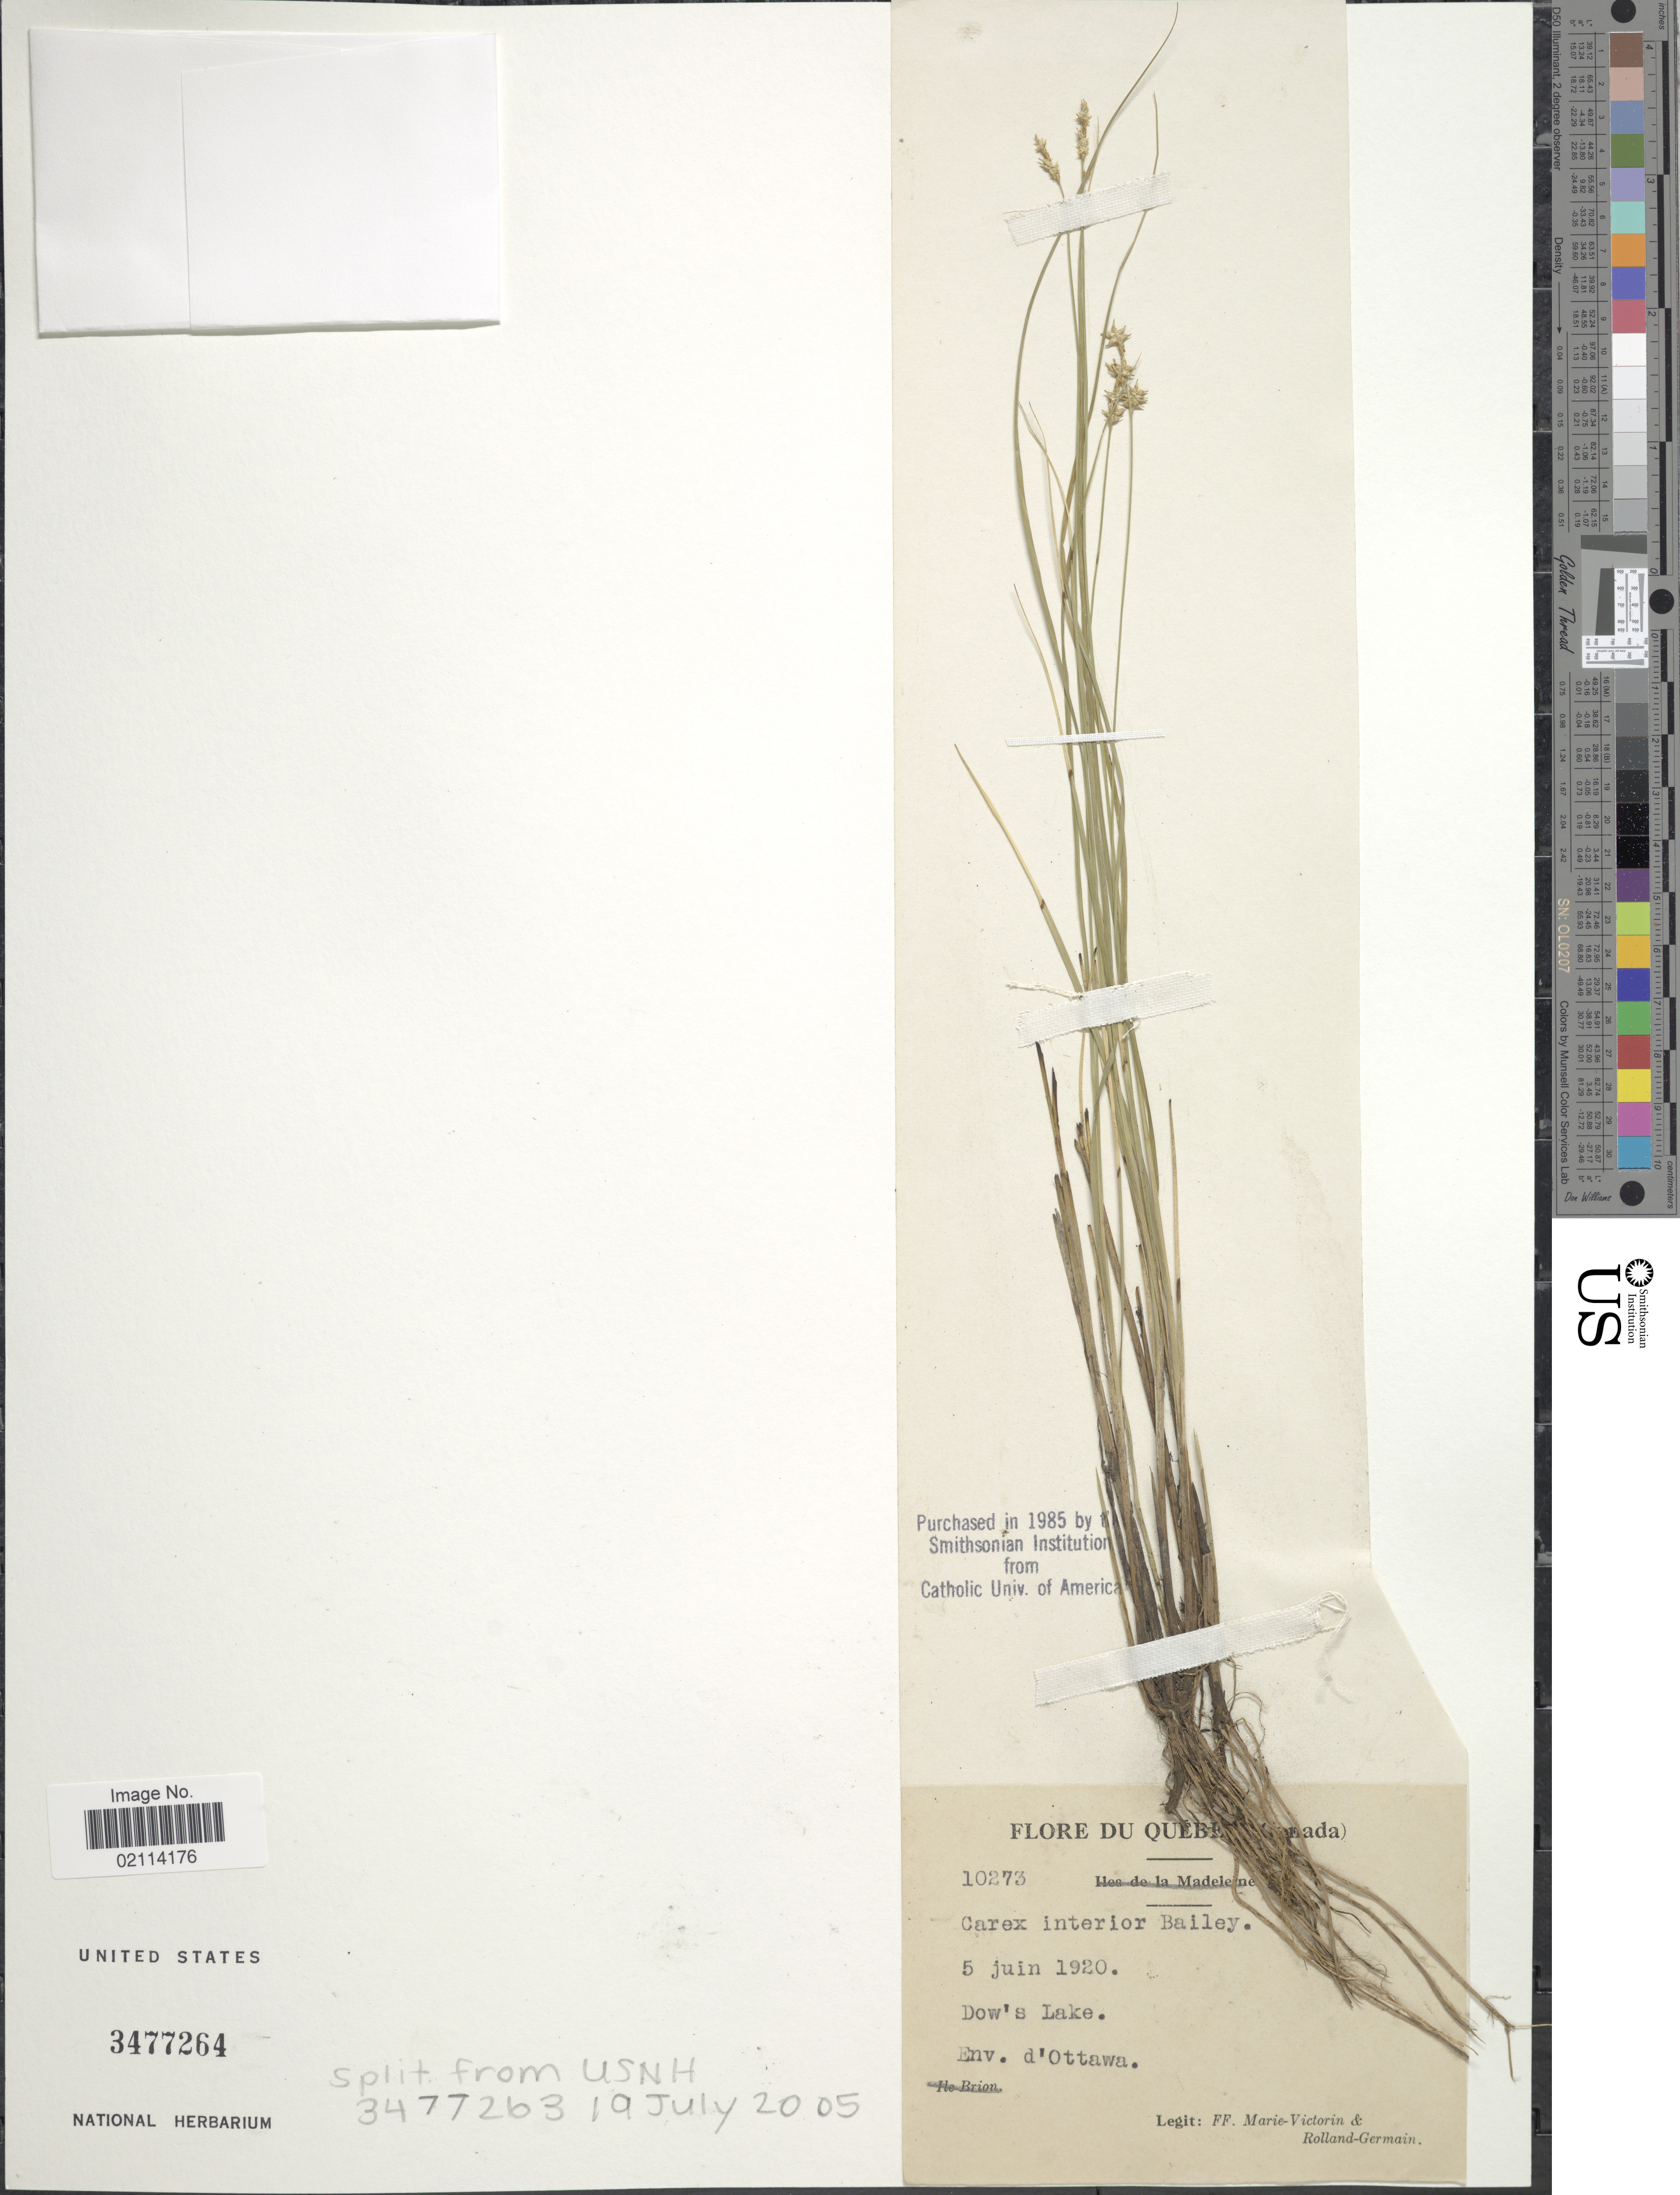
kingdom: Plantae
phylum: Tracheophyta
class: Liliopsida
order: Poales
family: Cyperaceae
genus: Carex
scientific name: Carex interior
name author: L.H. Bailey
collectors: F. Marie-Victorin & Rolland-Germain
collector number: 10273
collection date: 1920-06-05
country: Canada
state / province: Quebec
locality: Dow's Lake, Env. d'Ottawa.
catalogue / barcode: US 3477264